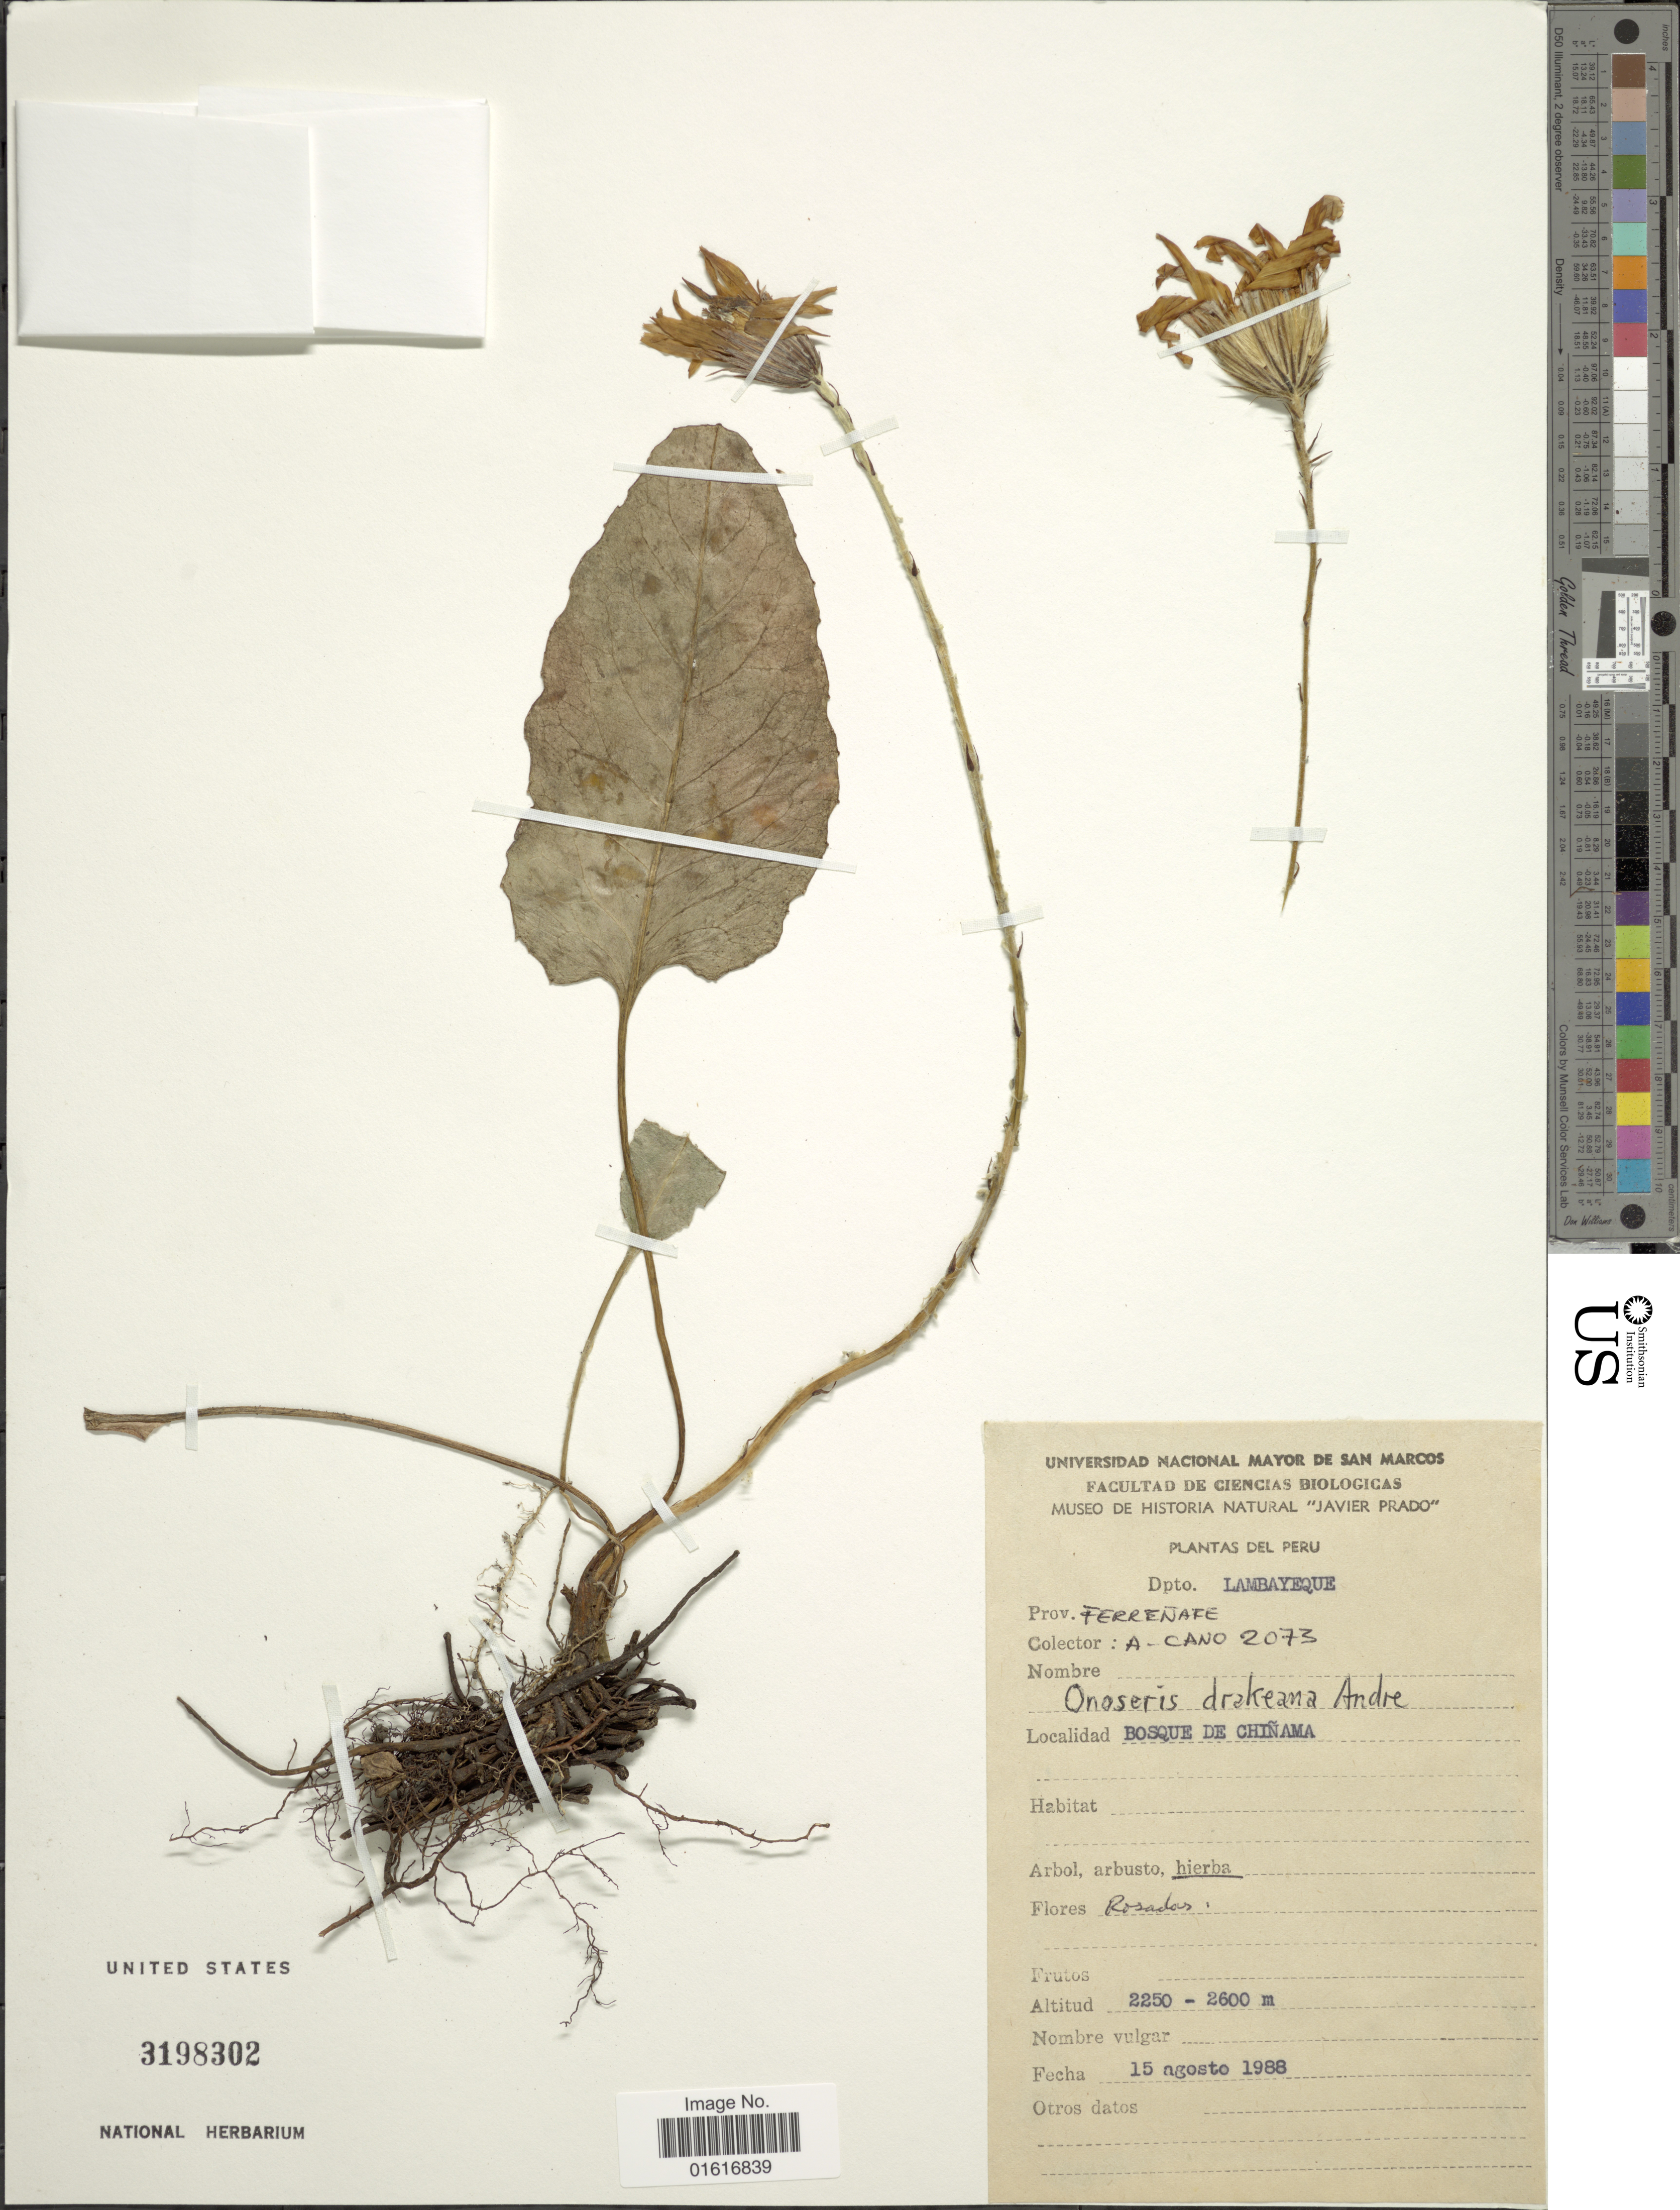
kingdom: Plantae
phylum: Tracheophyta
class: Magnoliopsida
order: Asterales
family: Asteraceae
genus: Onoseris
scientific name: Onoseris speciosa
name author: Kunth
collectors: A. Cano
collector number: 2073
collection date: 1988-08-15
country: Peru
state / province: Lambayeque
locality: Bosque de Chinama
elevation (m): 2250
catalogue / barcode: US 3198302